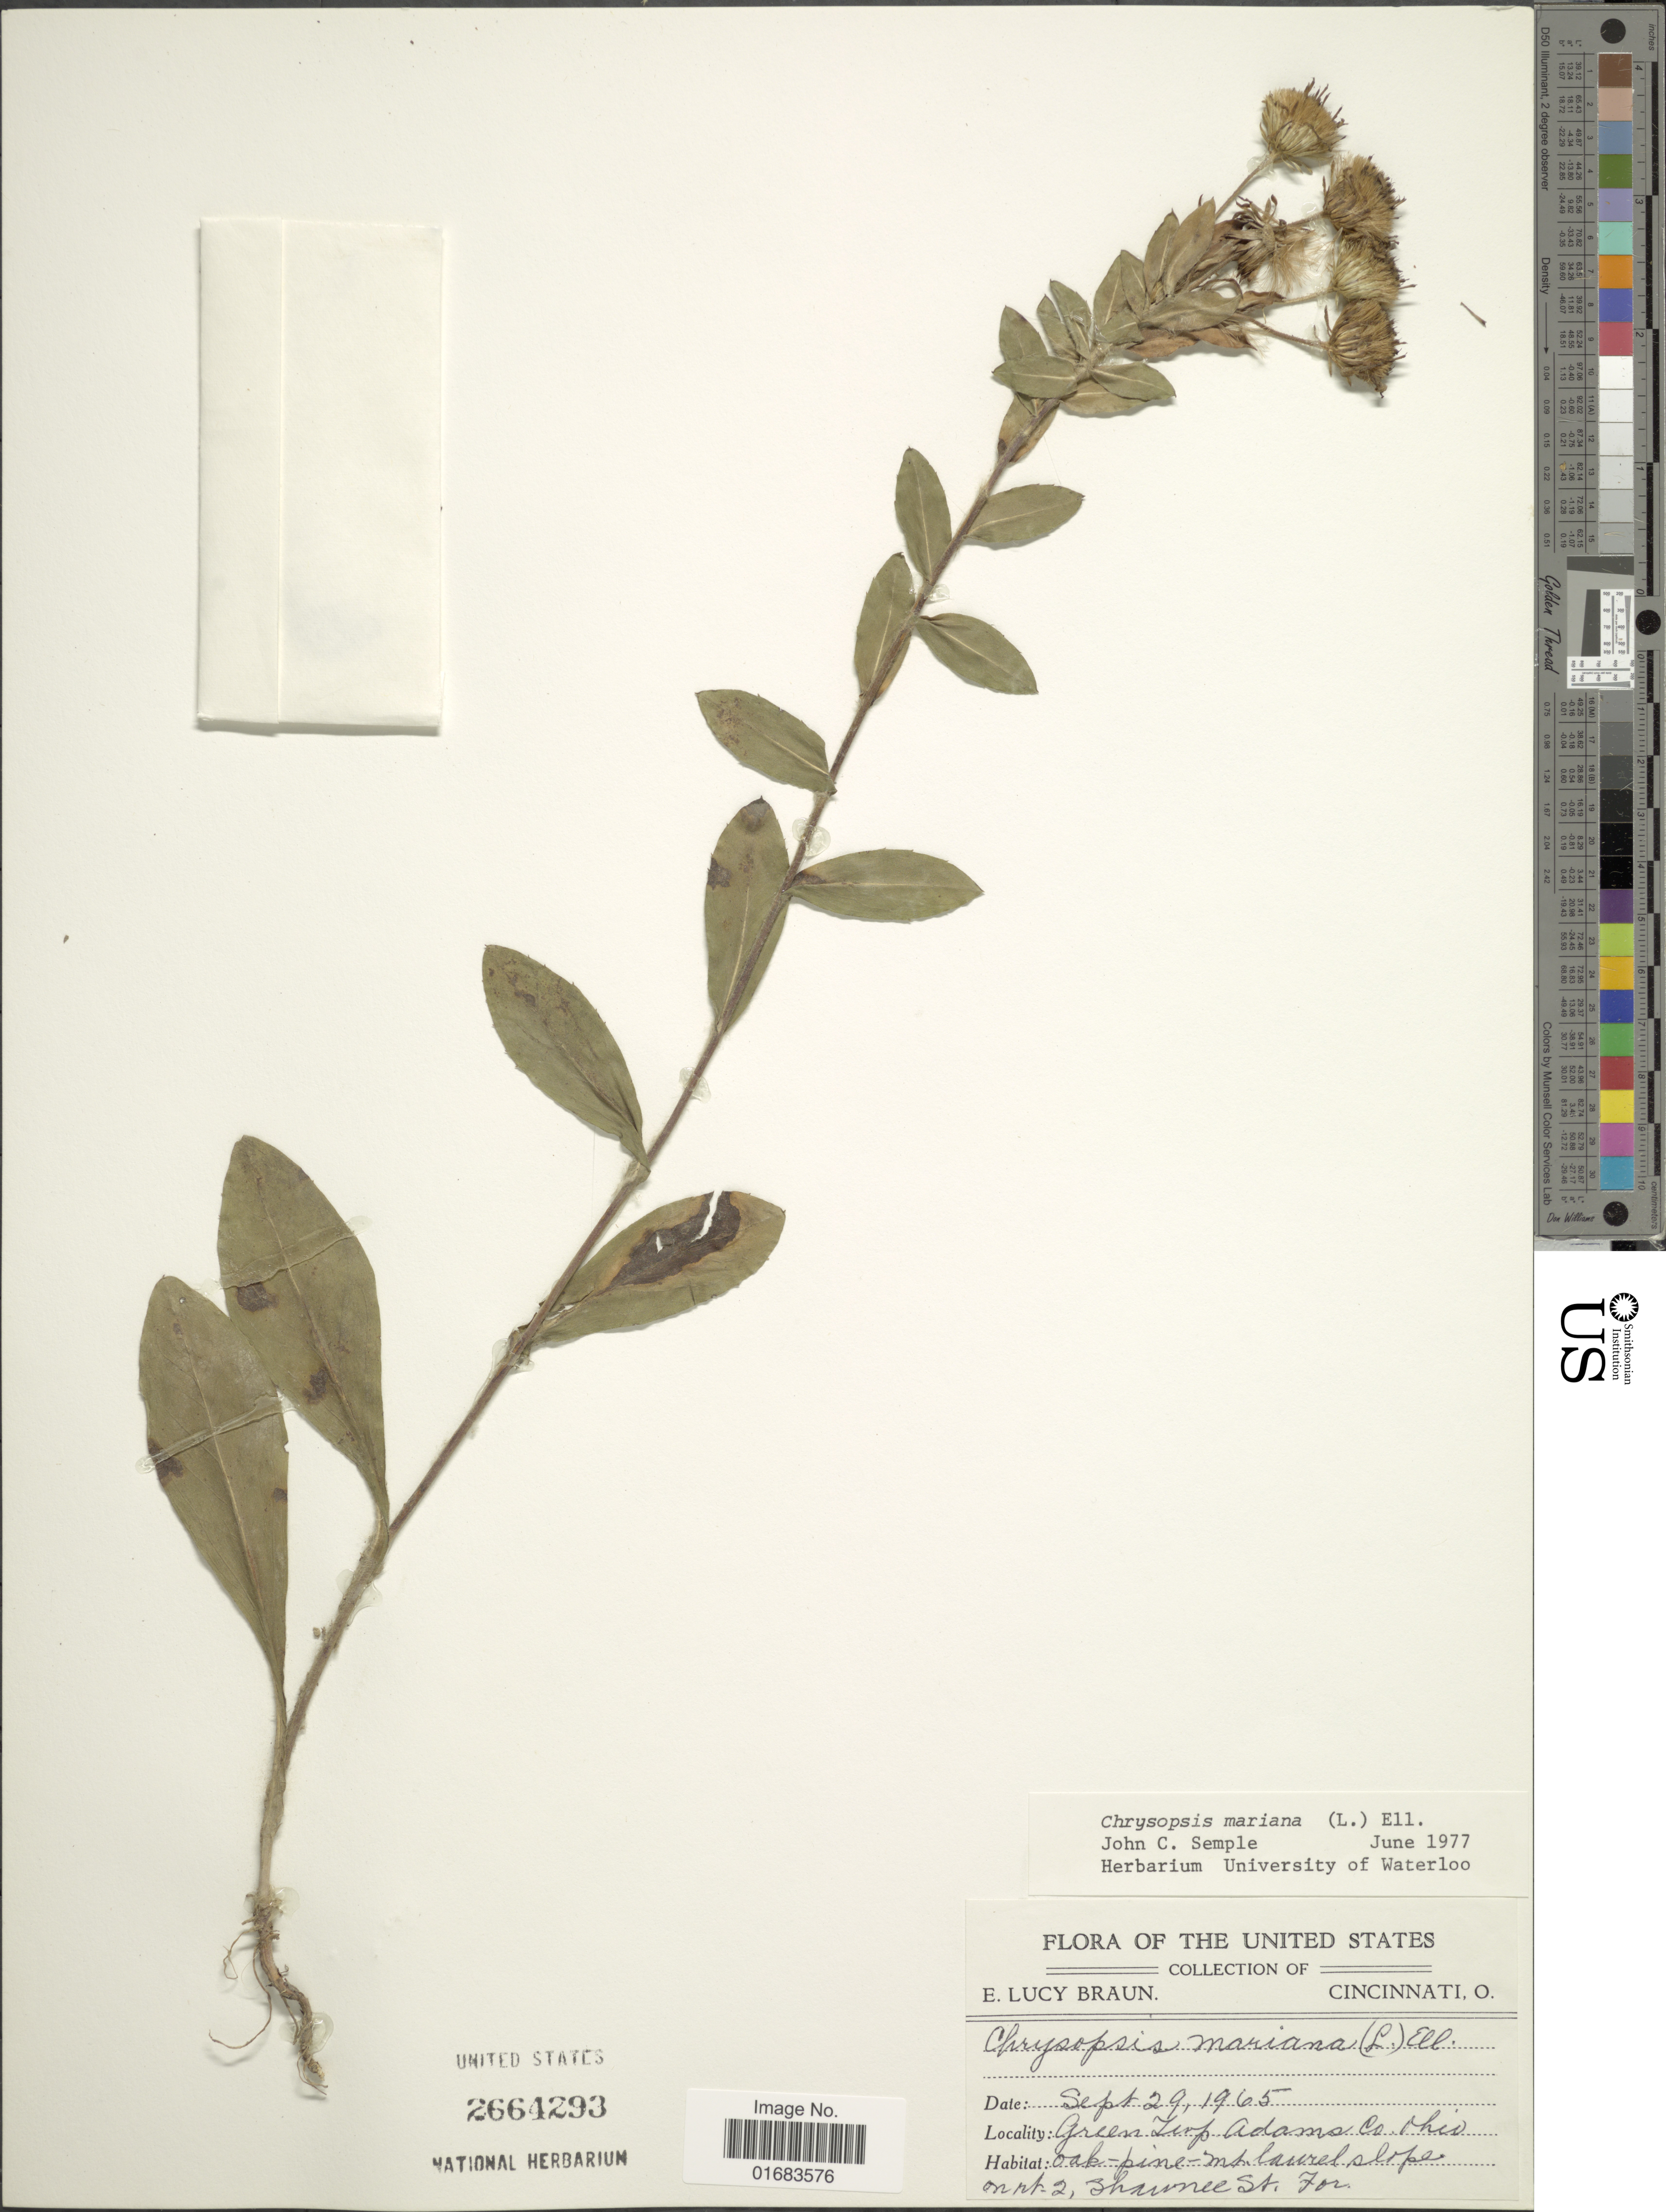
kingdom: Plantae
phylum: Tracheophyta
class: Magnoliopsida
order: Asterales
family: Asteraceae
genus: Chrysopsis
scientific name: Chrysopsis mariana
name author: (L.) Elliott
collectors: E. L. Braun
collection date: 1965-09-29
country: United States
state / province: Ohio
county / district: Adams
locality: Green Twp, Oak- pine - mt. Laurel slope on rt 2, Shawnee St. Forest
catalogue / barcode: US 2664293